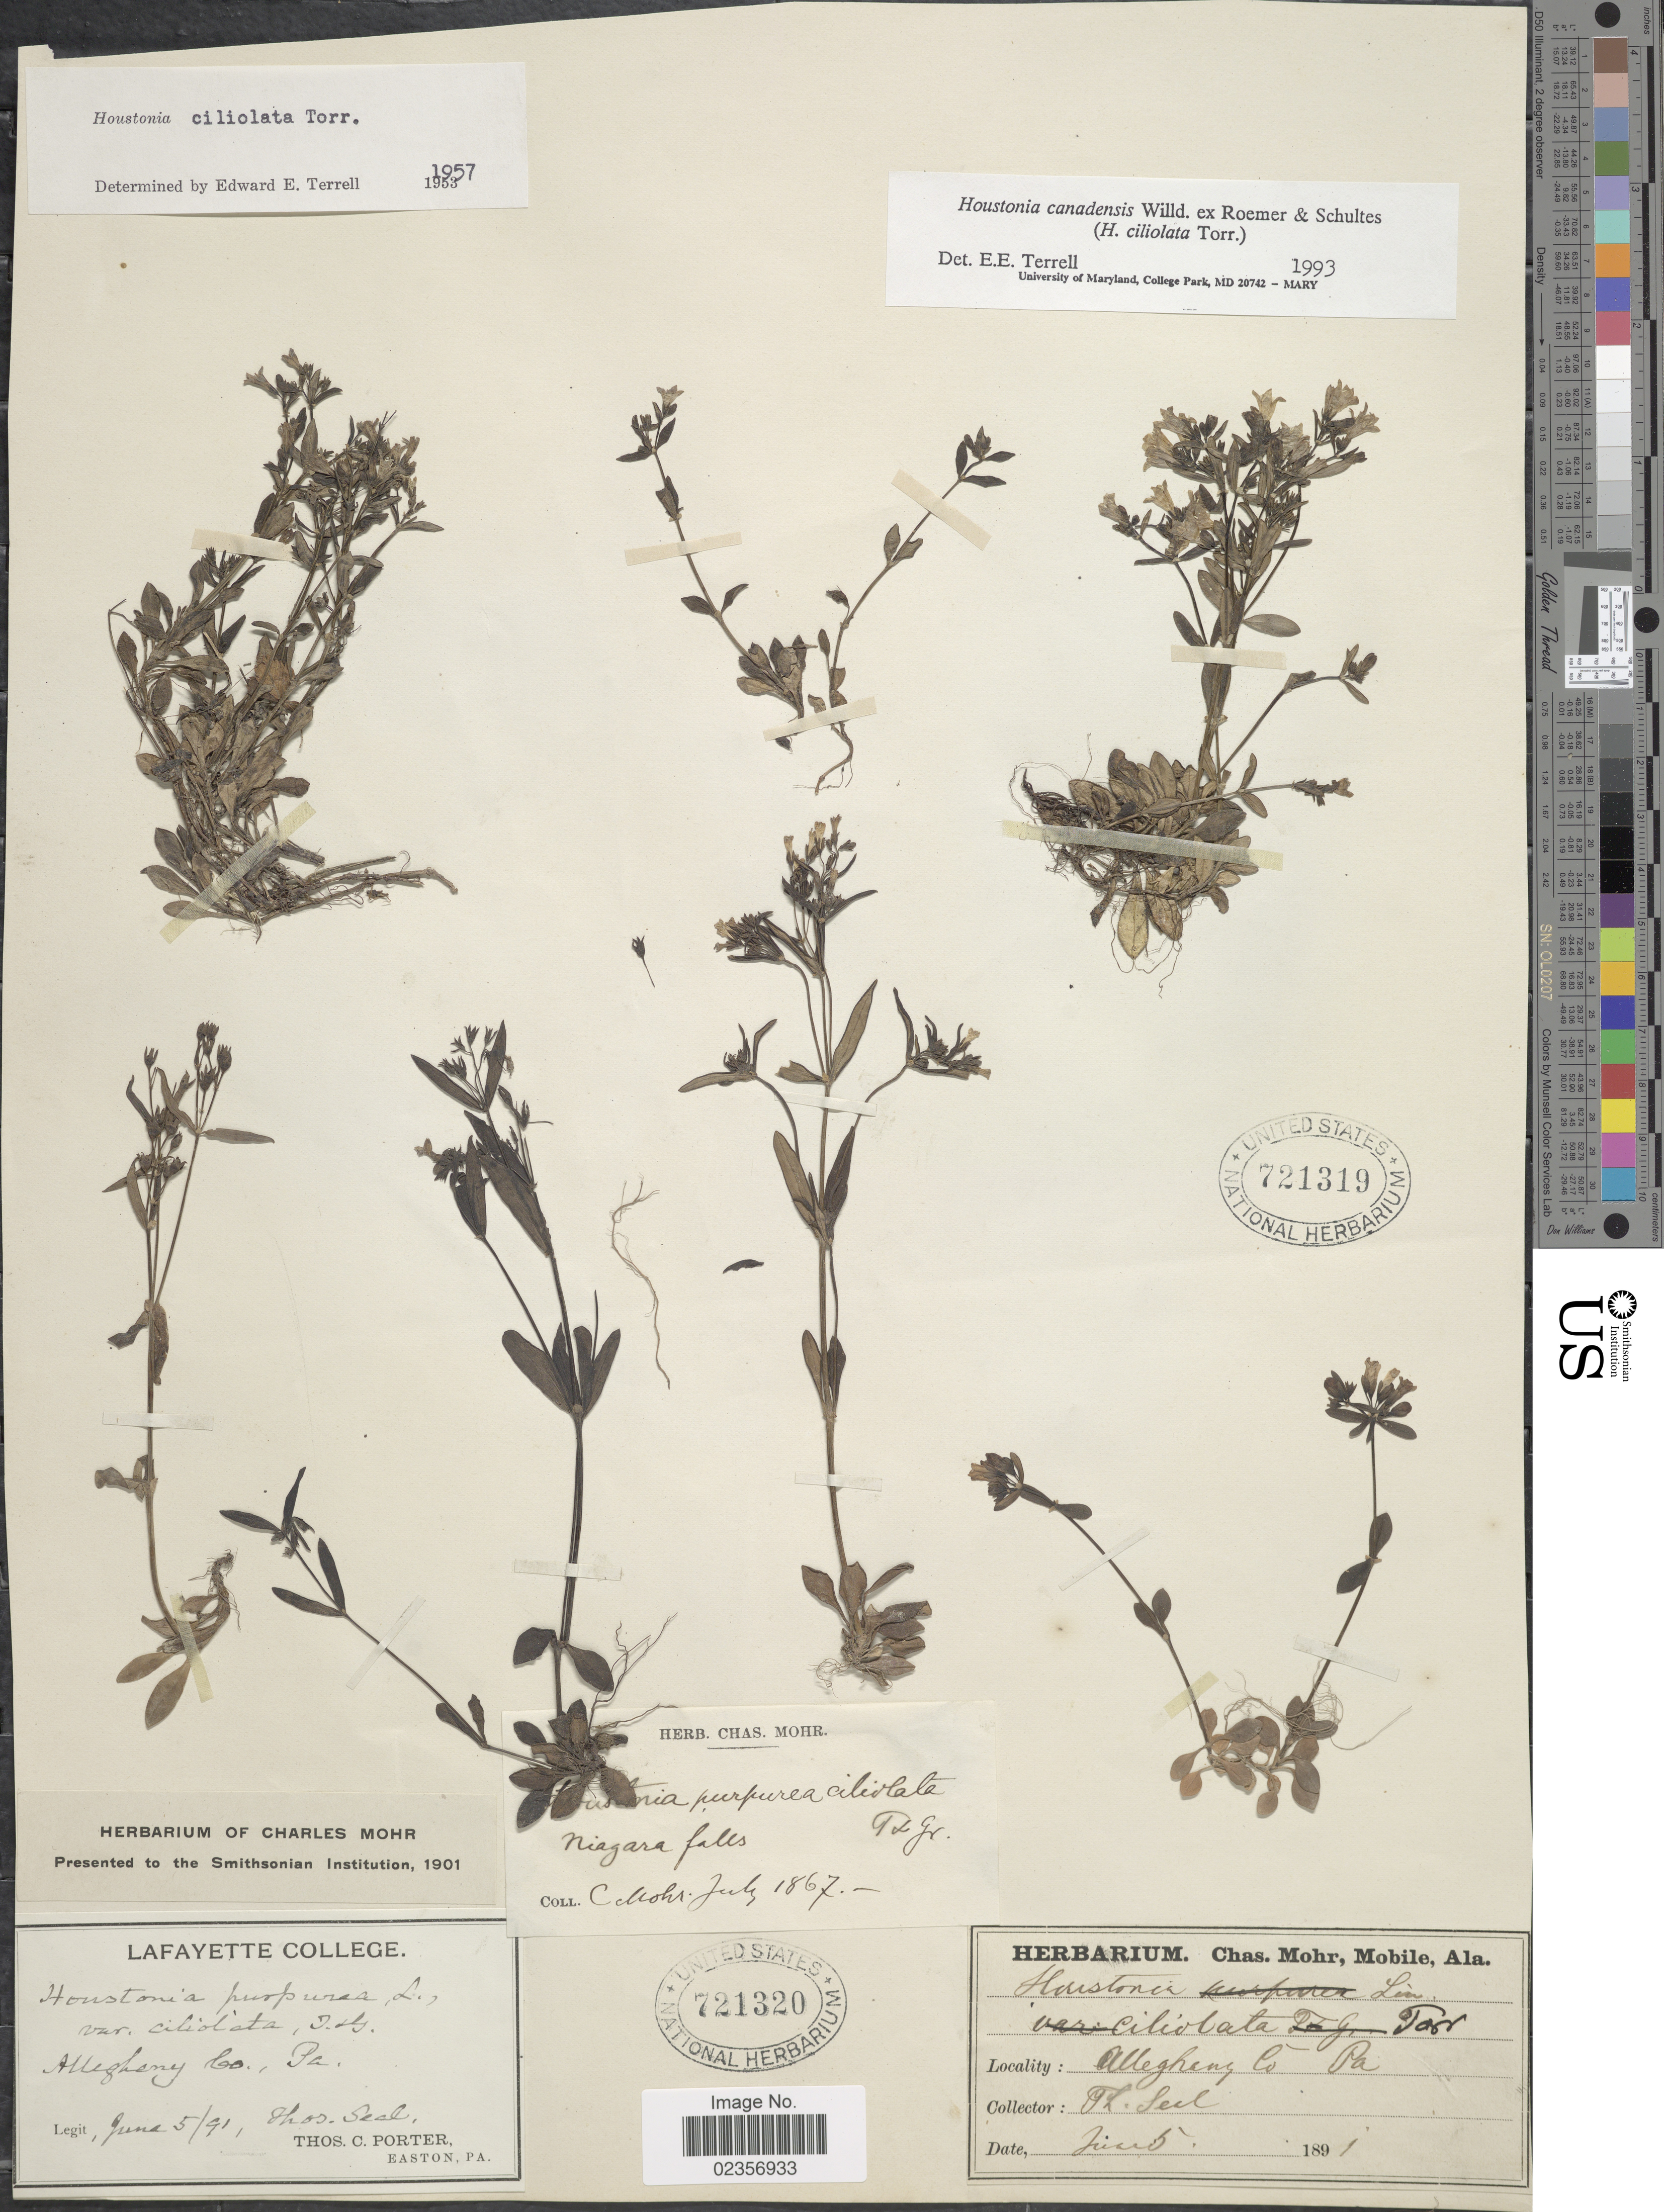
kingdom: Plantae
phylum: Tracheophyta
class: Magnoliopsida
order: Gentianales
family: Rubiaceae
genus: Houstonia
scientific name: Houstonia canadensis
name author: Willd.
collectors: T. Seal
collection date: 1891-06-05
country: United States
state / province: Pennsylvania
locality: Allegheny Co.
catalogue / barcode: US 721320